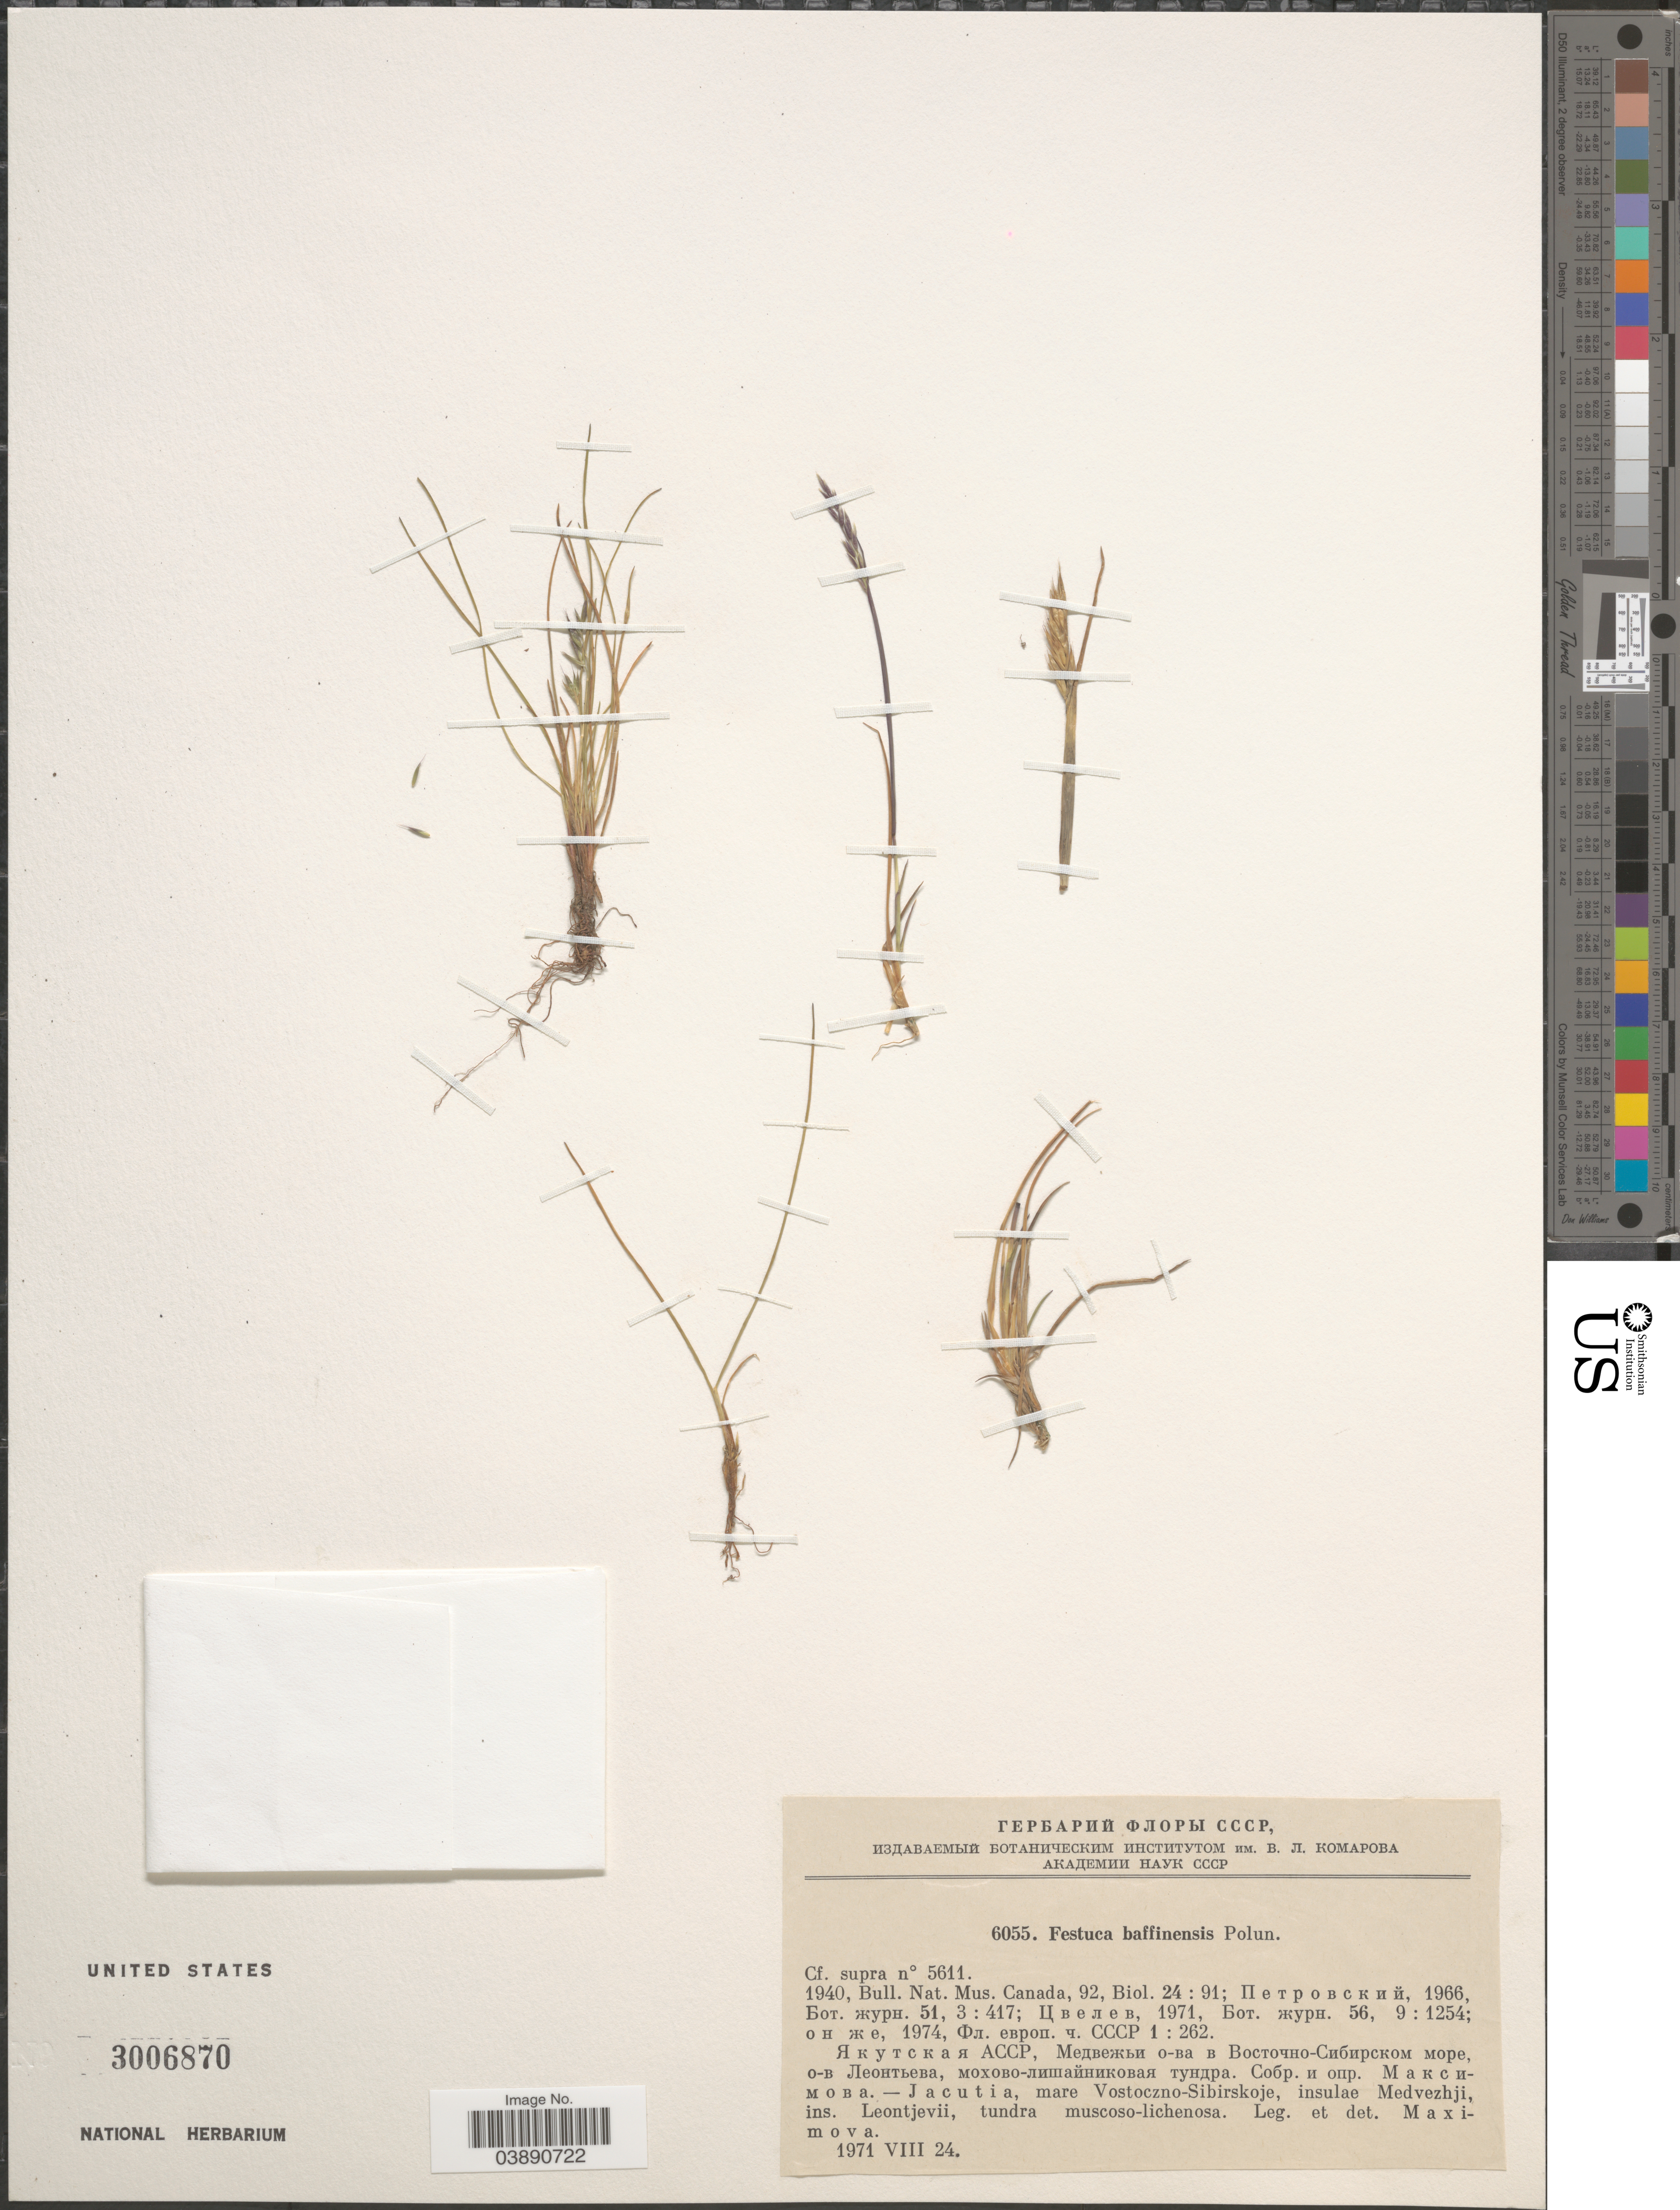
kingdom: Plantae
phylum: Tracheophyta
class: Liliopsida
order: Poales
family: Poaceae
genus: Festuca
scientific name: Festuca baffinensis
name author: Polunin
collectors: Maximova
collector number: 6055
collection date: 1971-08-24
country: Russian Federation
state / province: Sakha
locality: Jacutia, mare Vostoczno-Sibirskoje, insulae Medvezhji, ins. Leontjevii, tundra muscoso-lichenosa.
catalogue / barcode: US 3006870